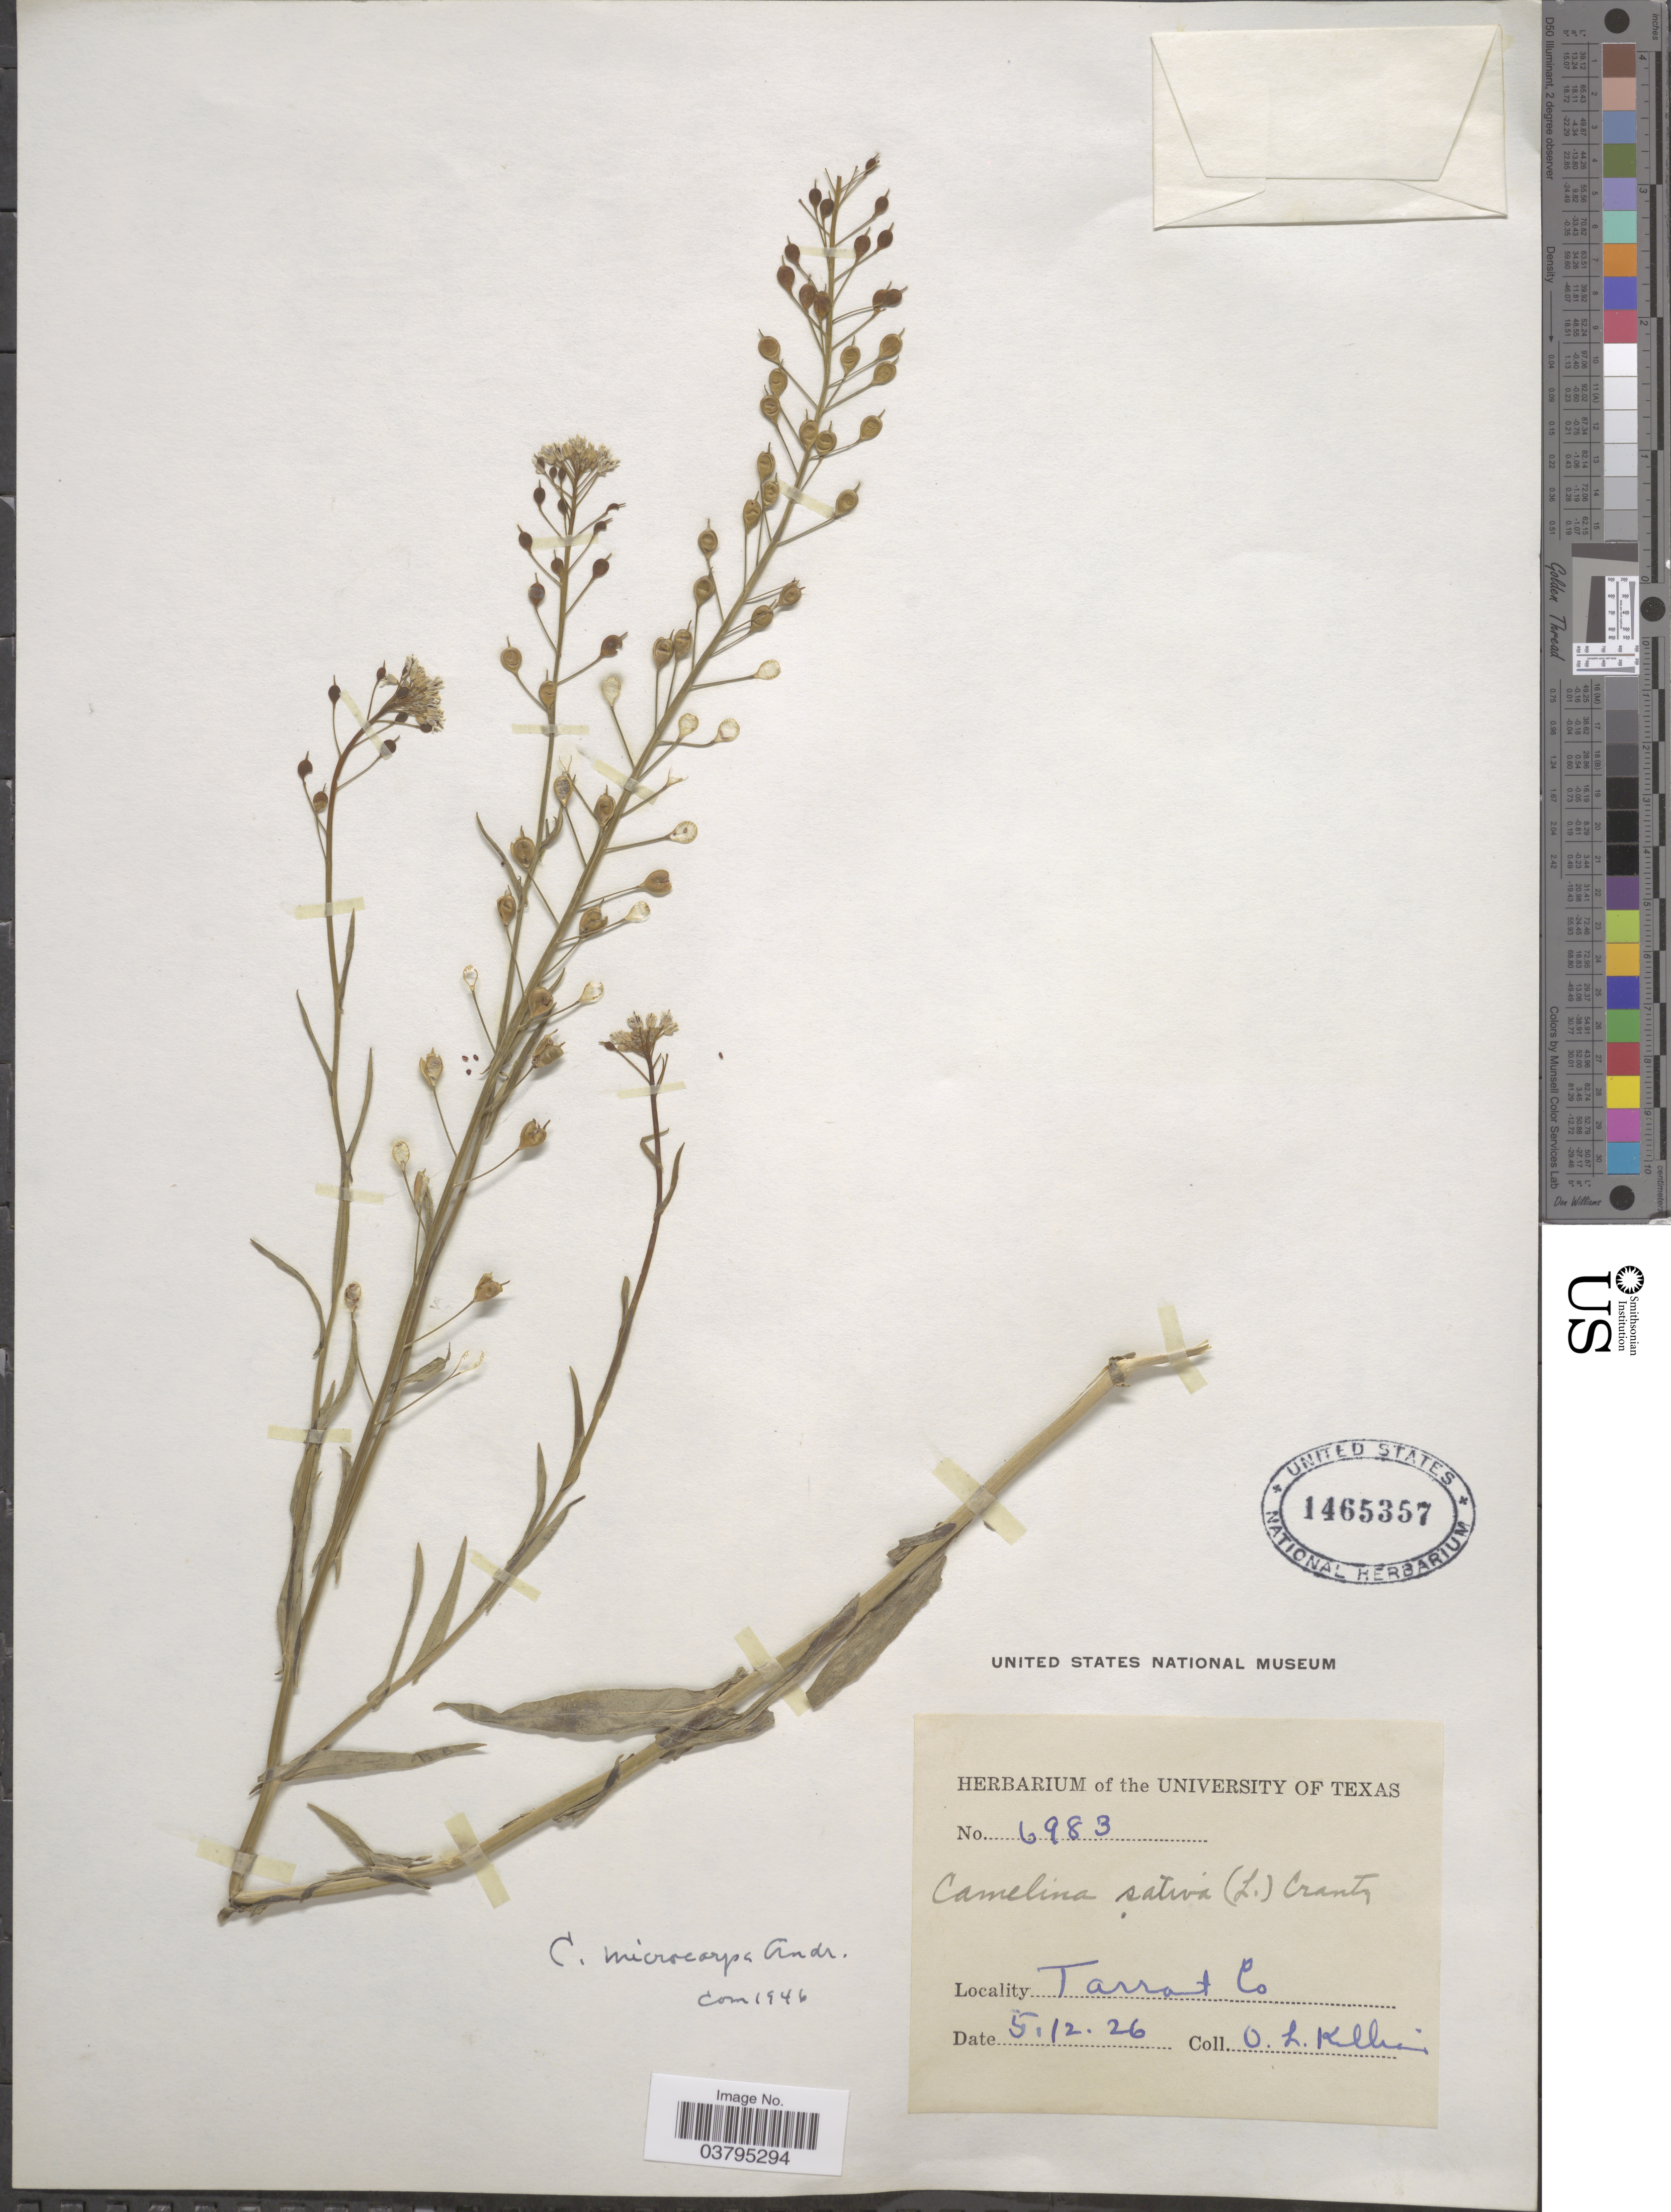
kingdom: Plantae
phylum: Tracheophyta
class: Magnoliopsida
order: Brassicales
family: Brassicaceae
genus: Camelina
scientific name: Camelina microcarpa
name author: DC.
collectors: O. Kellian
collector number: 6983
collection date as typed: Transcribed d/m/y: 12/5/26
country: United States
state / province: Texas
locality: Tarrant Co.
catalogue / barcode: US 1465357